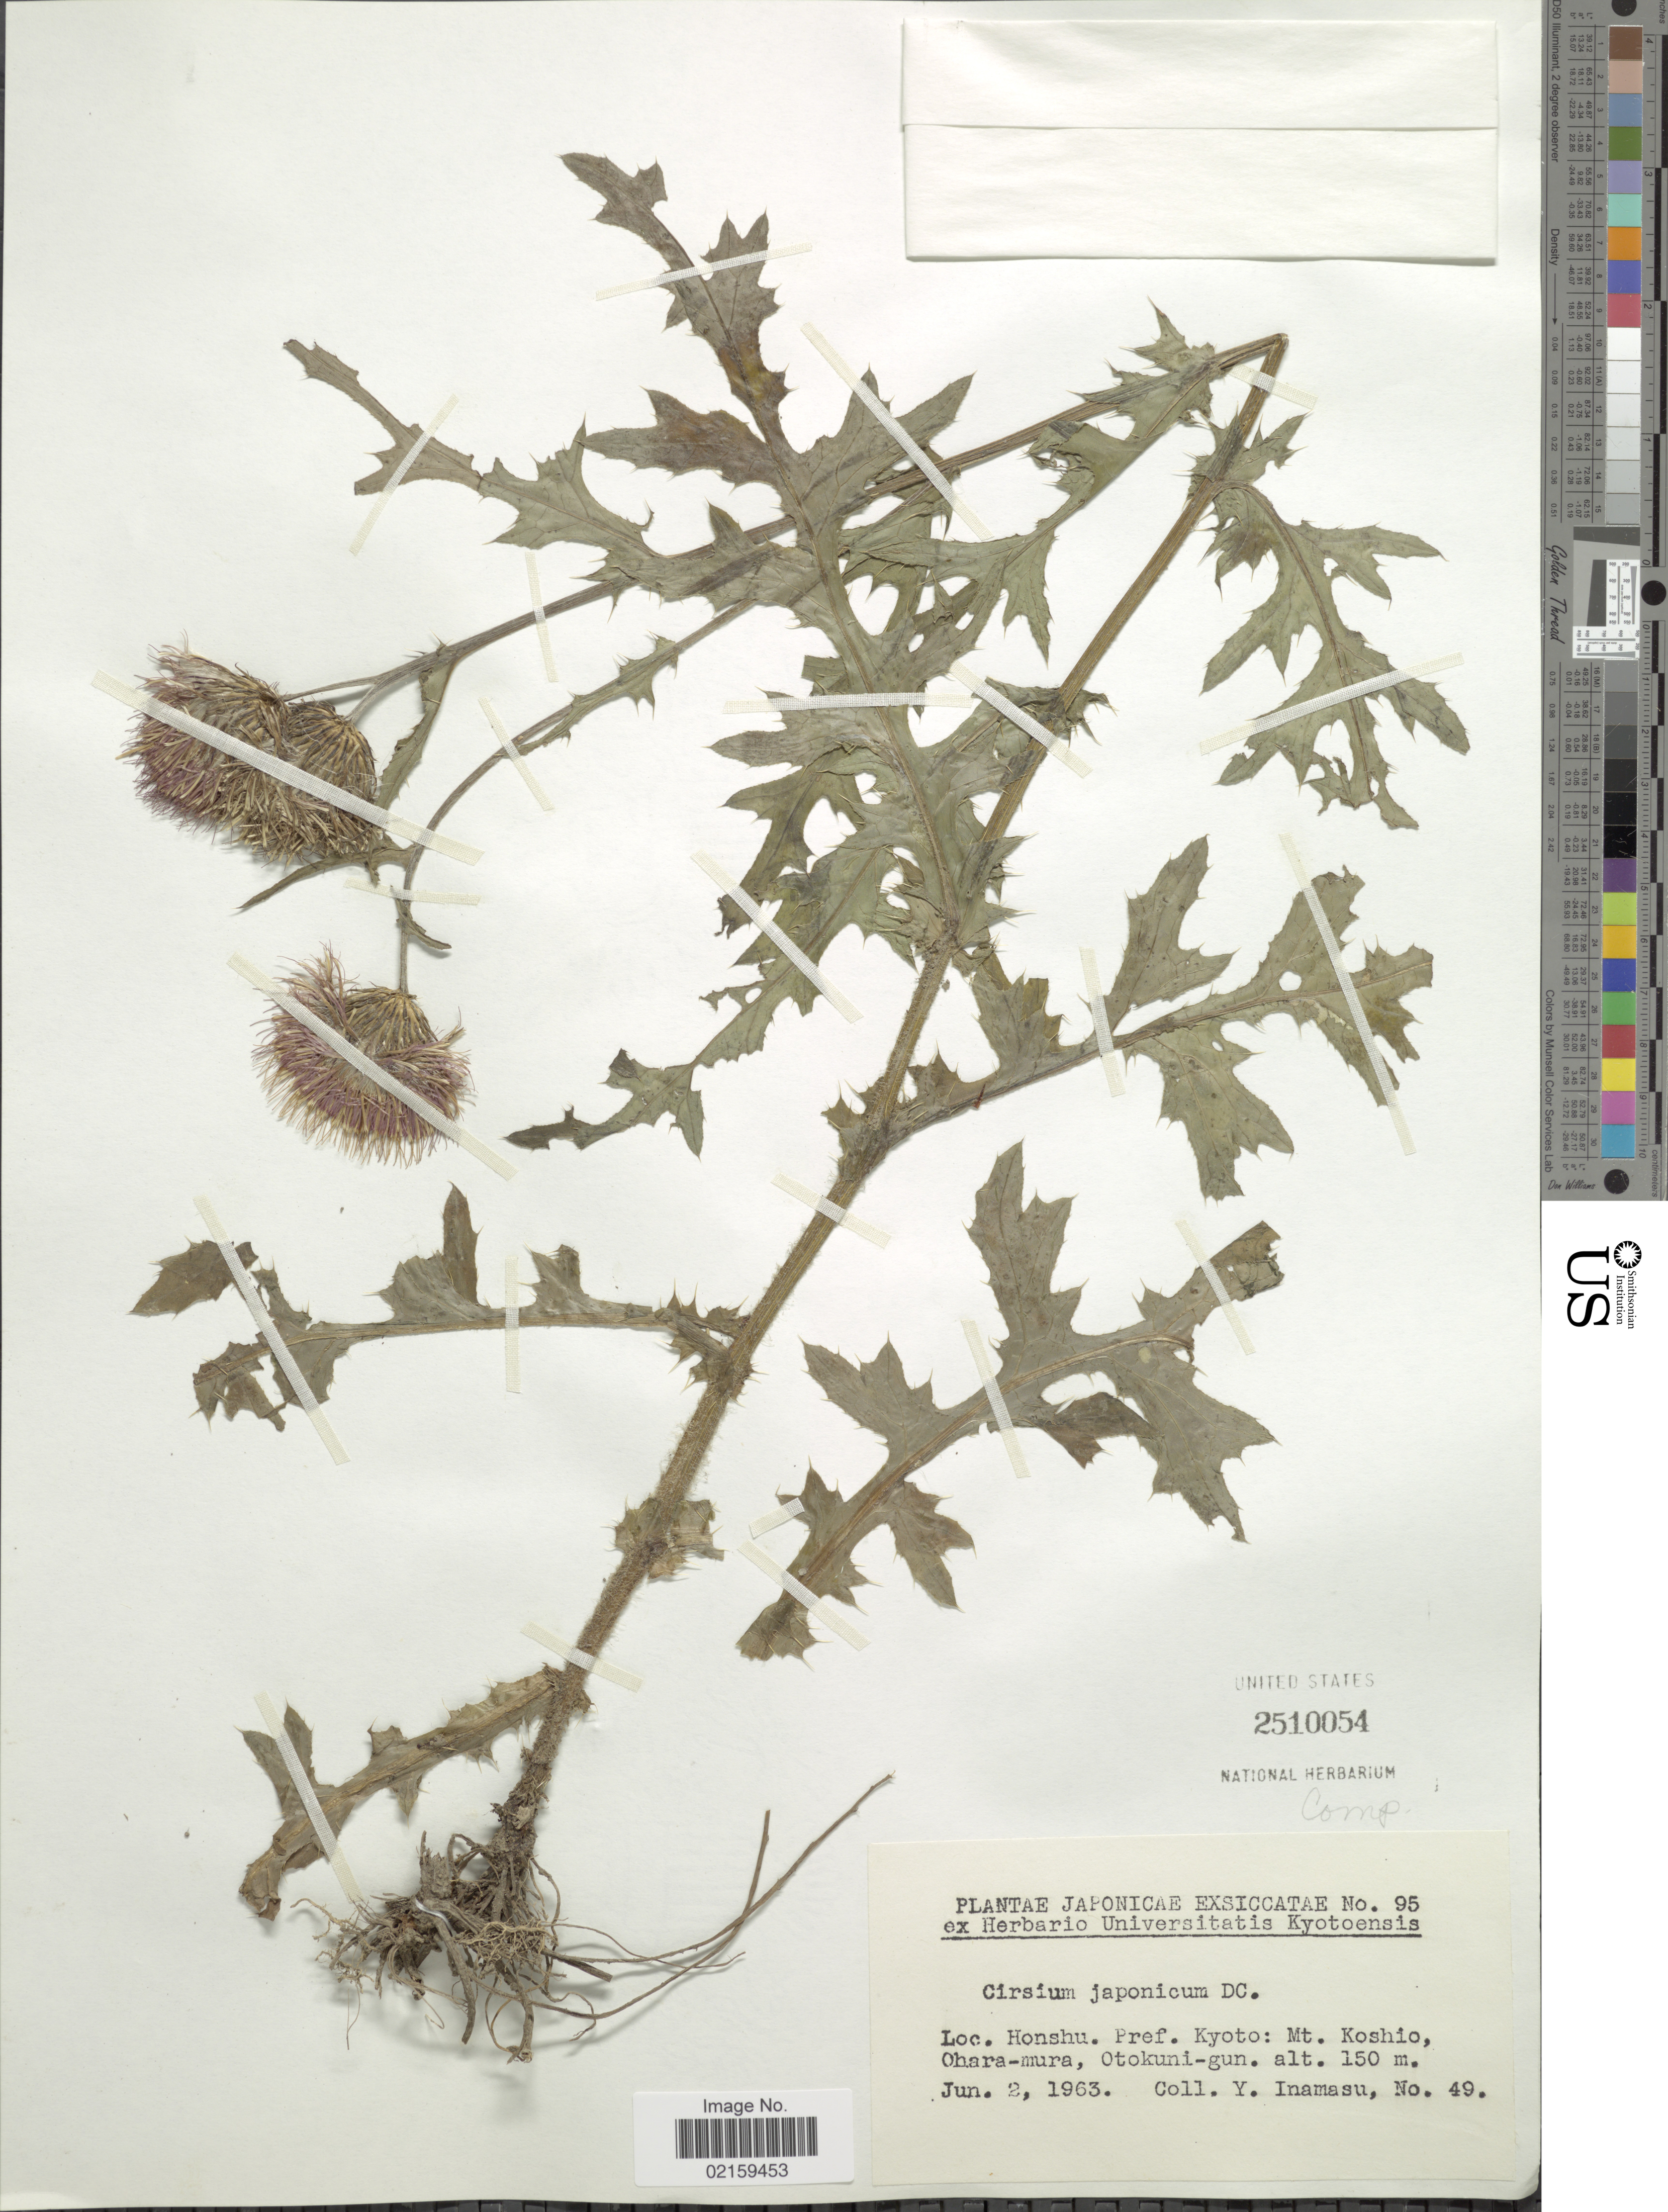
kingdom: Plantae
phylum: Tracheophyta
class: Magnoliopsida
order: Asterales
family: Asteraceae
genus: Cirsium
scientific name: Cirsium japonicum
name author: DC.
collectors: Y. Inamasu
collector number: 49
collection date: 1963-06-02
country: Japan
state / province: Kyoto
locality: Honshu. Pref. Kyoto: Mt. Koshio, Ohara-mura, Otokuni-gun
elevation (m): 150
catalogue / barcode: US 2510054